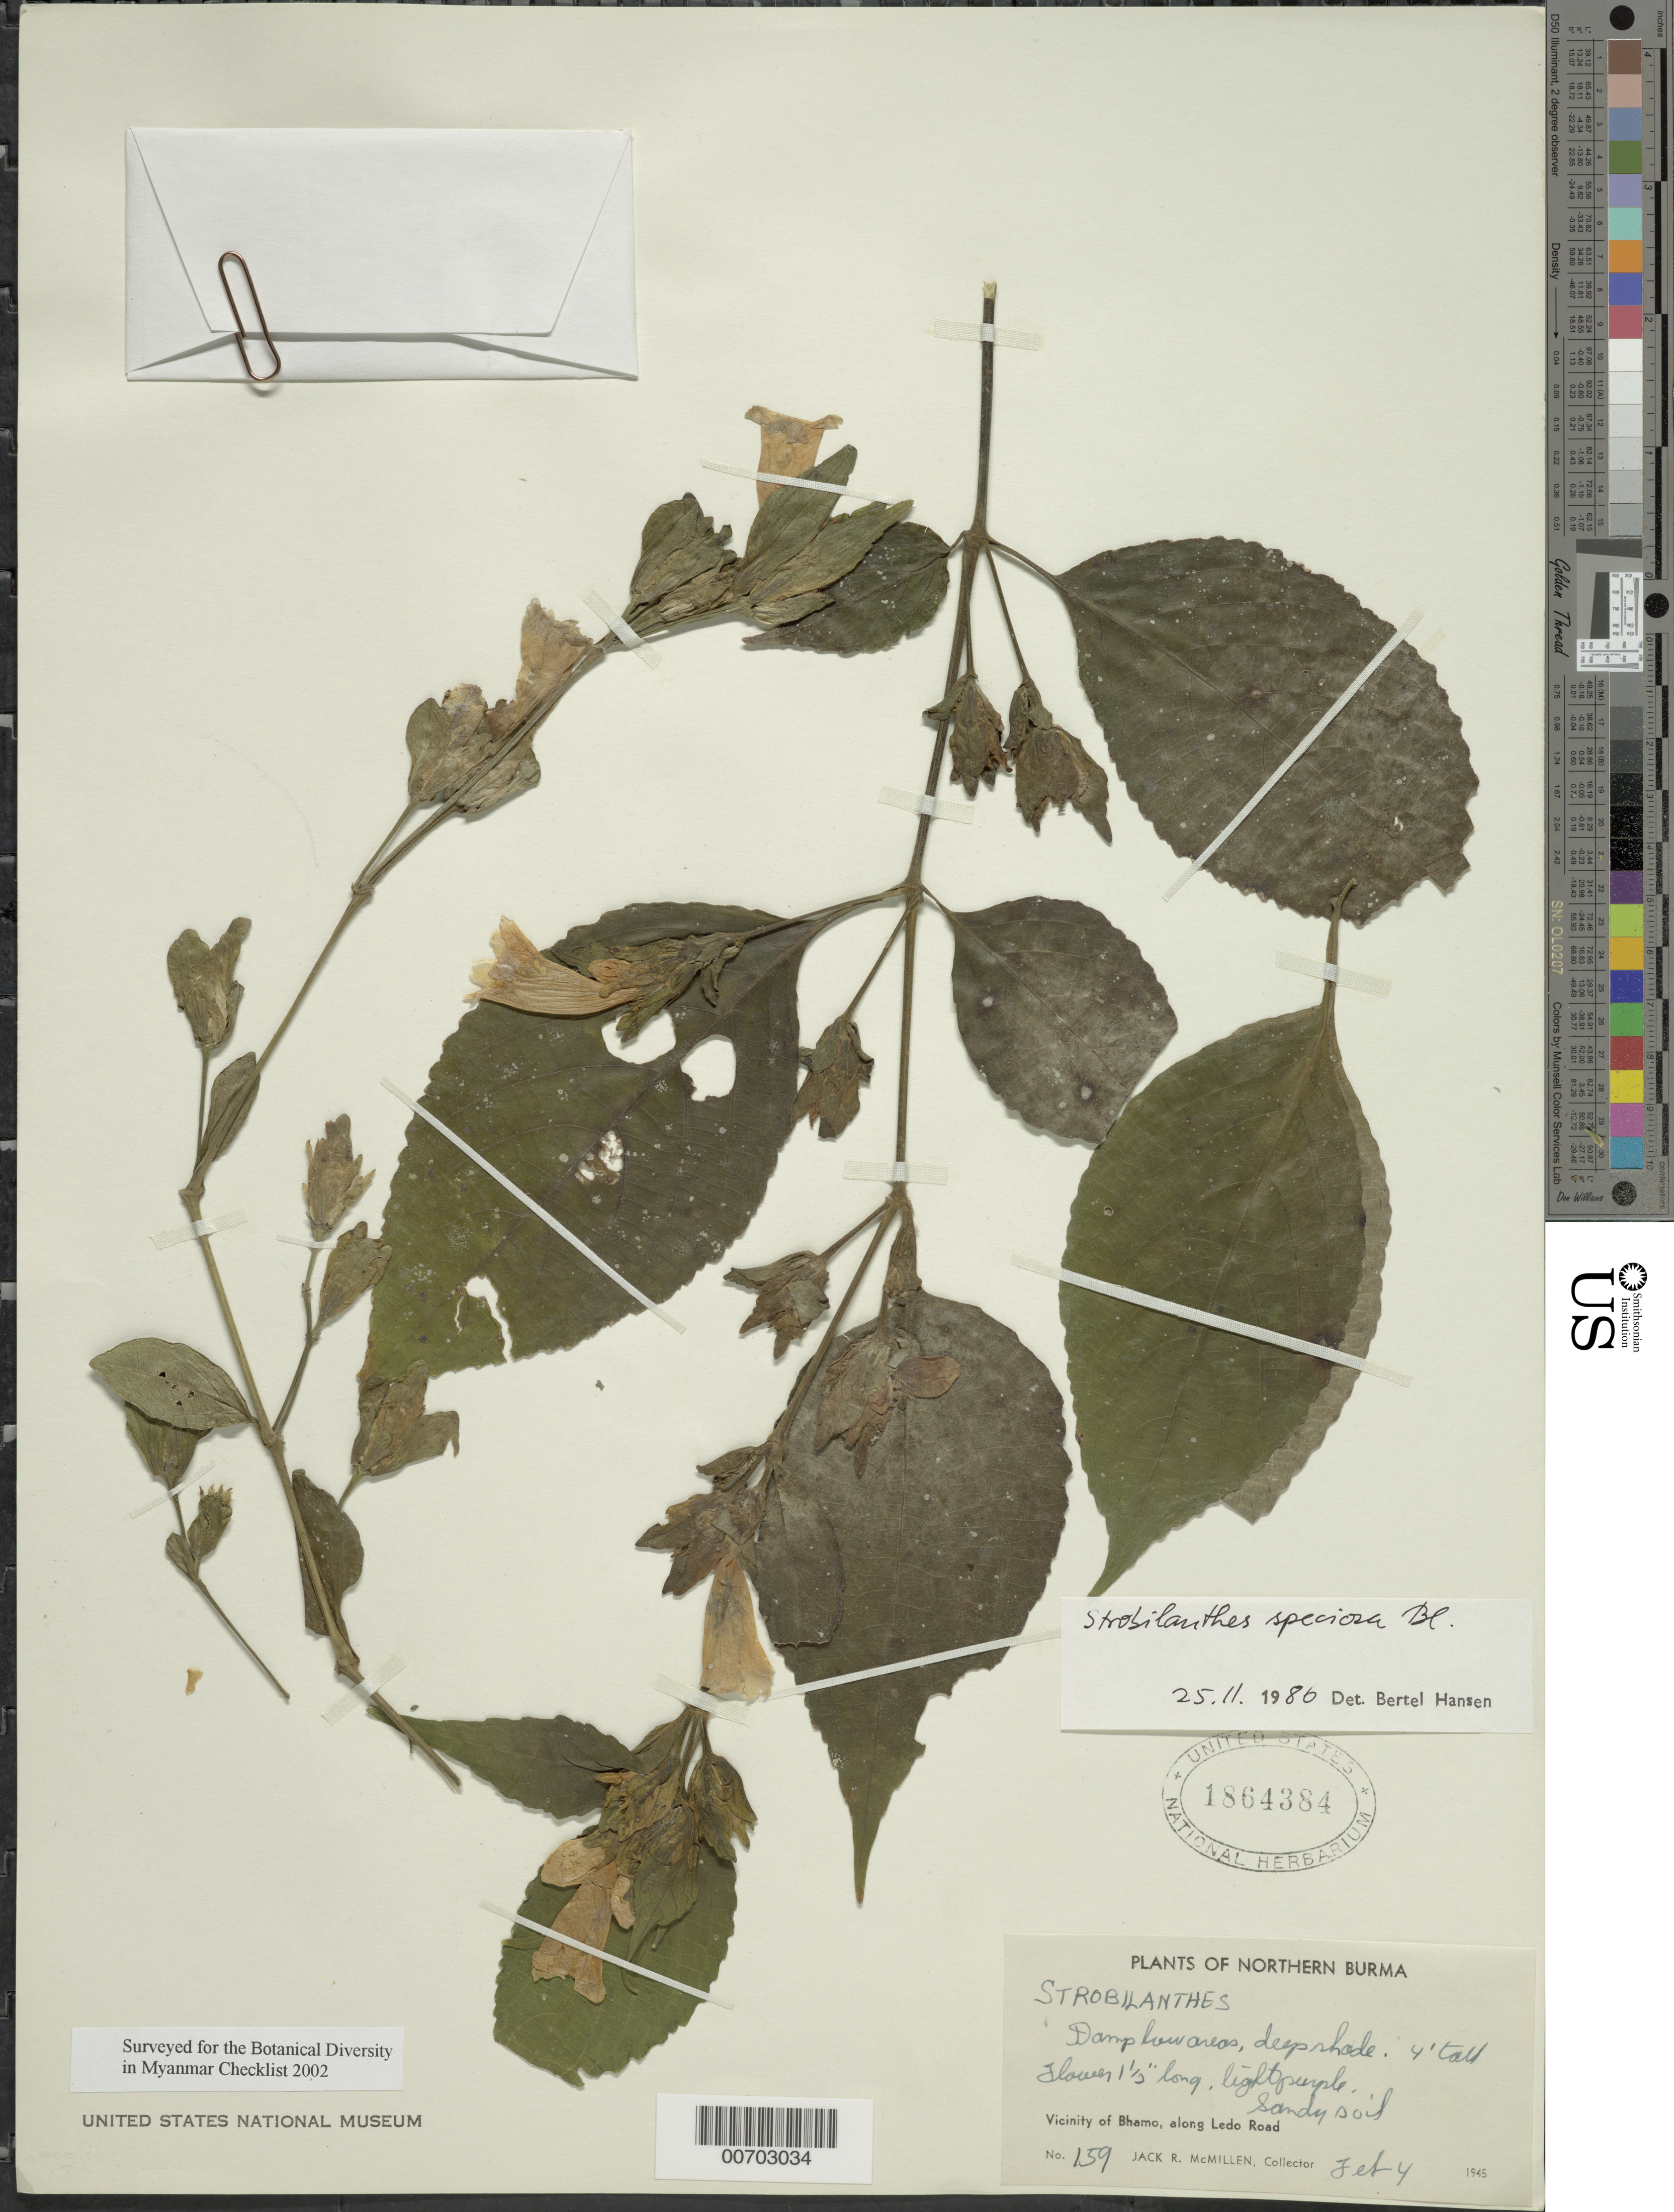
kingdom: Plantae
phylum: Tracheophyta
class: Magnoliopsida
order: Lamiales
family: Acanthaceae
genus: Strobilanthes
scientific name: Strobilanthes speciosa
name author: Blume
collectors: J. McMillen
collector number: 159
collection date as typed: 04 Feb 1945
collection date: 1945-02-04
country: Myanmar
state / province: Kachin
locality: Bhamo, along Ledo Road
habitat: Damp low areas, deep shade, sandy soil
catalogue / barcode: US 1864384